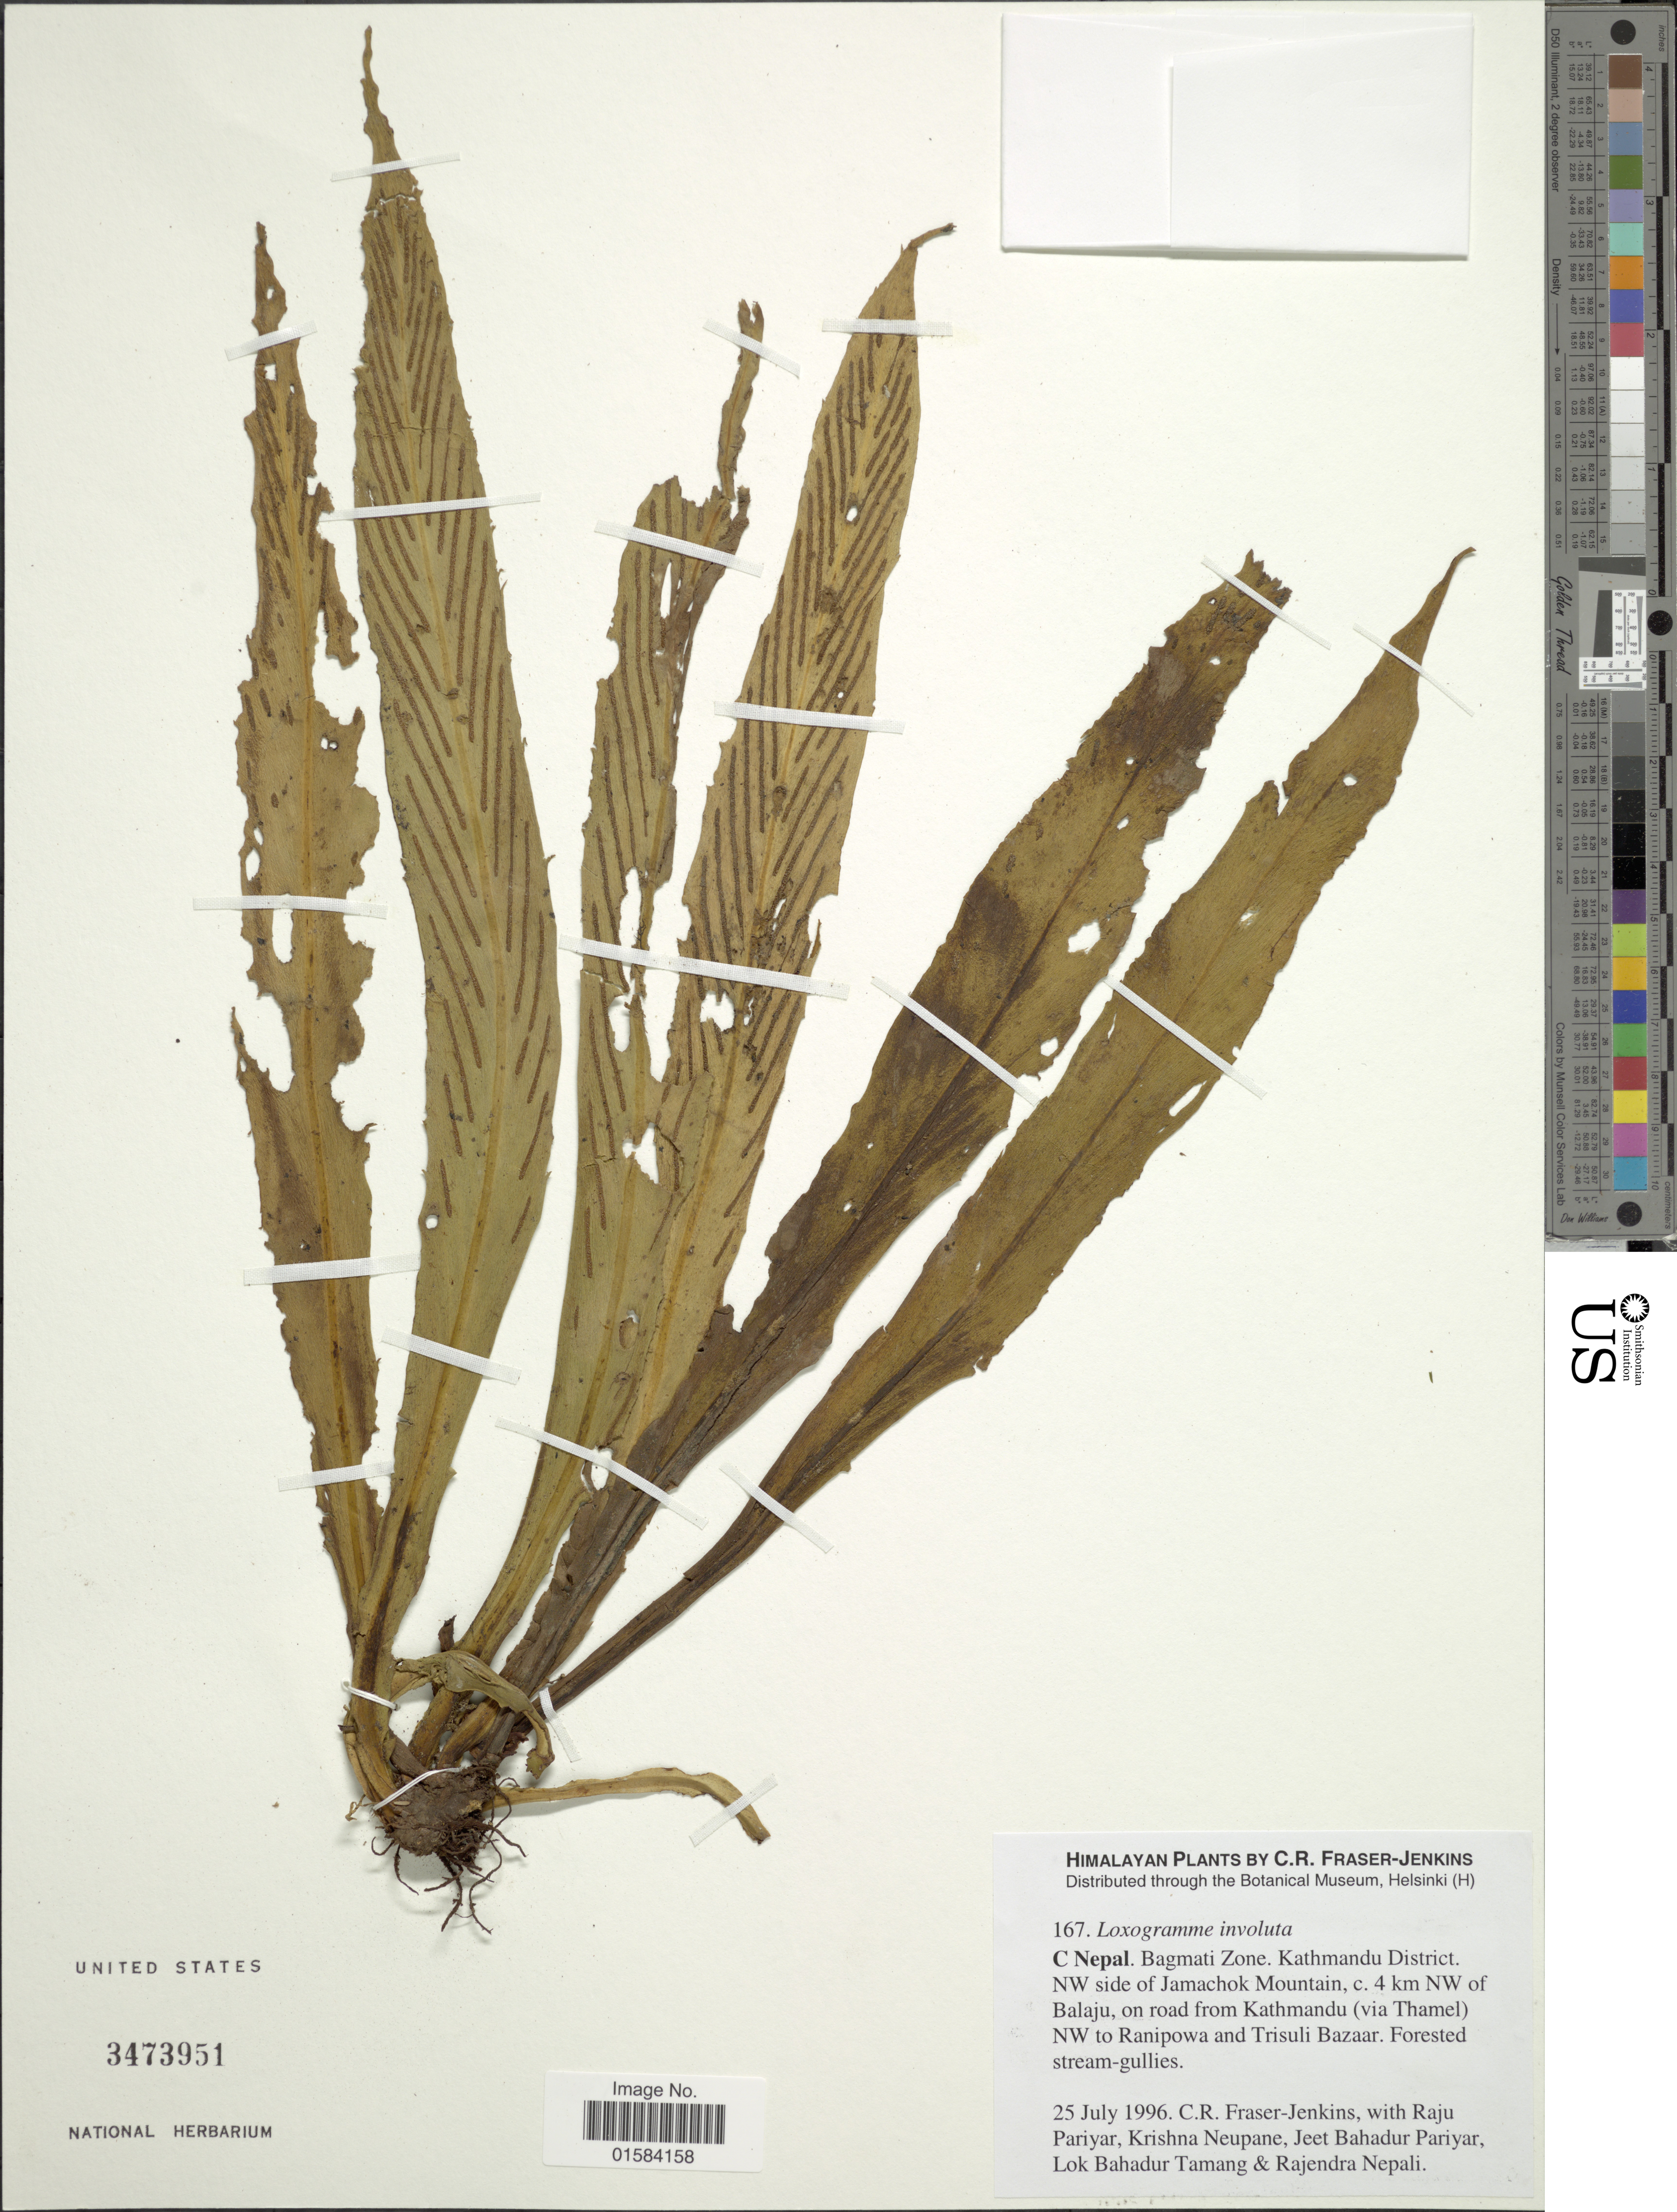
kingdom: Plantae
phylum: Tracheophyta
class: Polypodiopsida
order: Polypodiales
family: Polypodiaceae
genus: Loxogramme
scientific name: Loxogramme involuta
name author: (D. Don) C. Presl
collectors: C. R. Fraser-Jenkins, R. Pariyar, K. Neupane, J. Pariyar & et al.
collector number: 167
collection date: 1996-07-25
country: Nepal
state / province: Bagmati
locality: Himalayan, C Nepal. Bagmati Zone. Kathmandu District. NW side of Jamachok Mountain, c. 4 km NW of Balaju, on road from Kathmandu (via Thamel) NW to Ranipowa and Trisuli Bazaar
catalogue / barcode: US 3473951